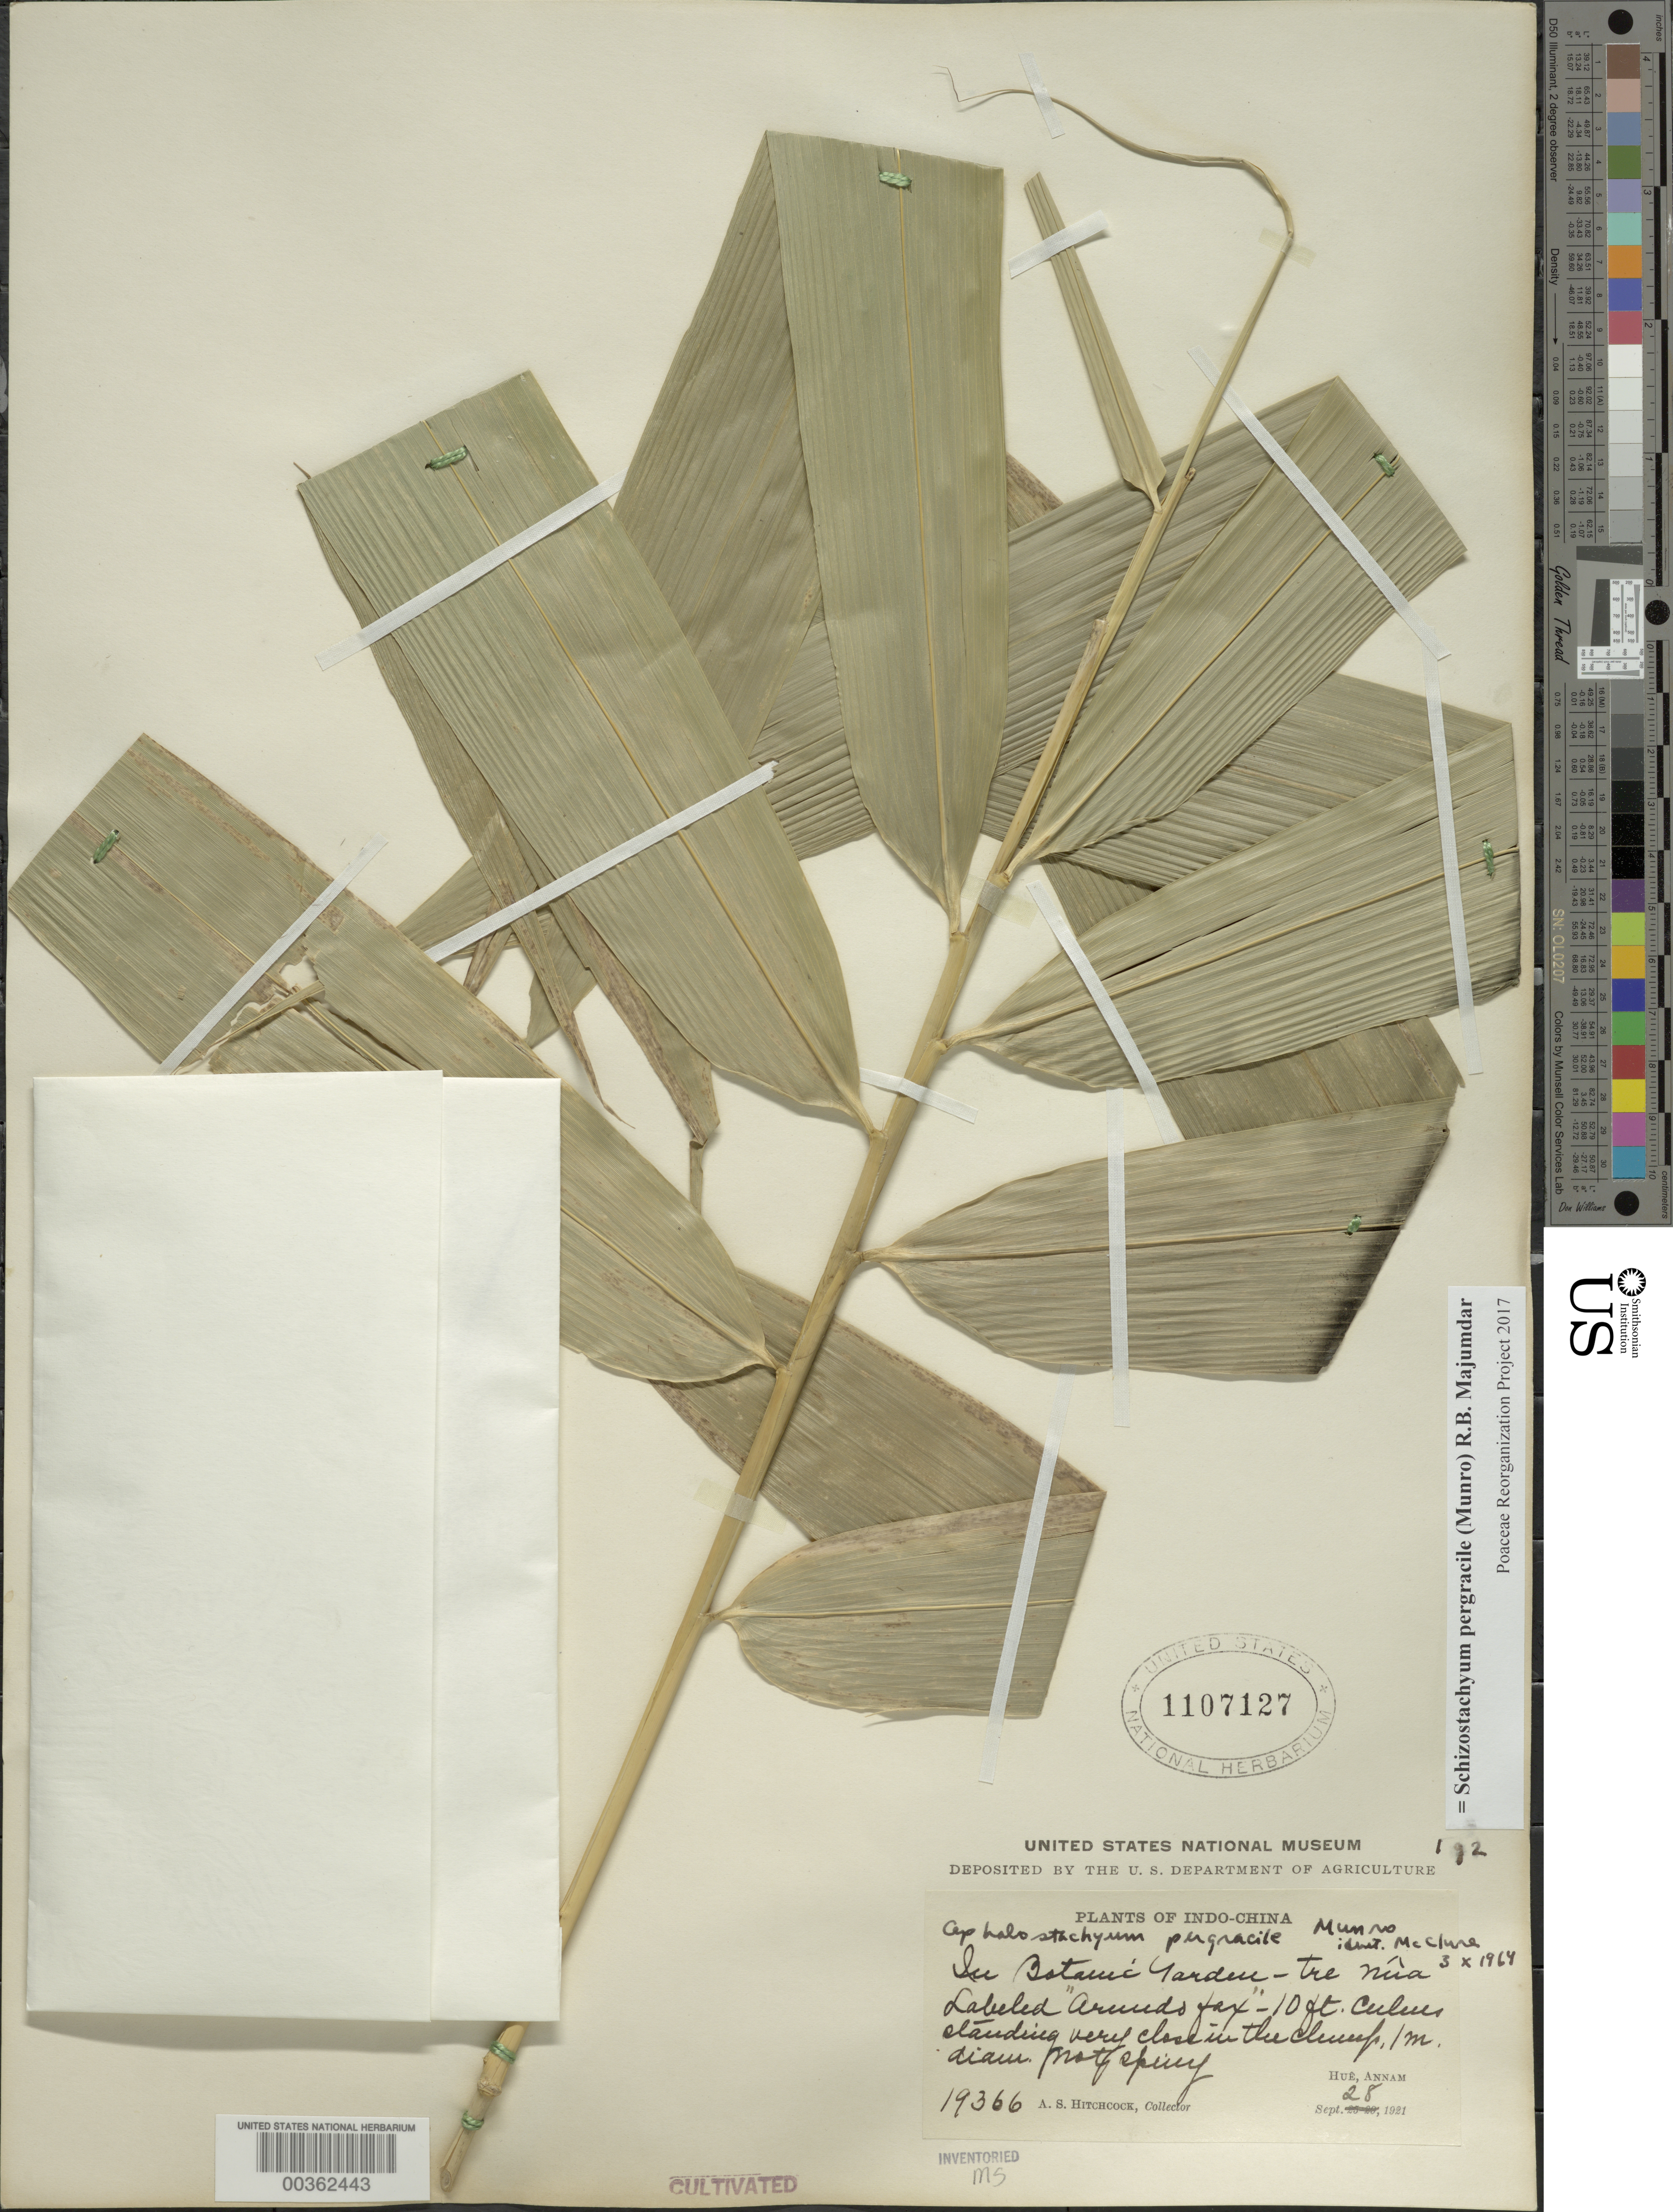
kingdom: Plantae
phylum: Tracheophyta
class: Liliopsida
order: Poales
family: Poaceae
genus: Schizostachyum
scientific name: Schizostachyum pergracile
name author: (Munro) R.B. Majumdar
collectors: A. S. Hitchcock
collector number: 19366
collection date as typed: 28 Sep 1921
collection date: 1921-09-28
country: Vietnam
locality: Plants of indo-china, in botanic garden, hue, annam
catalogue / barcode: US 1107127